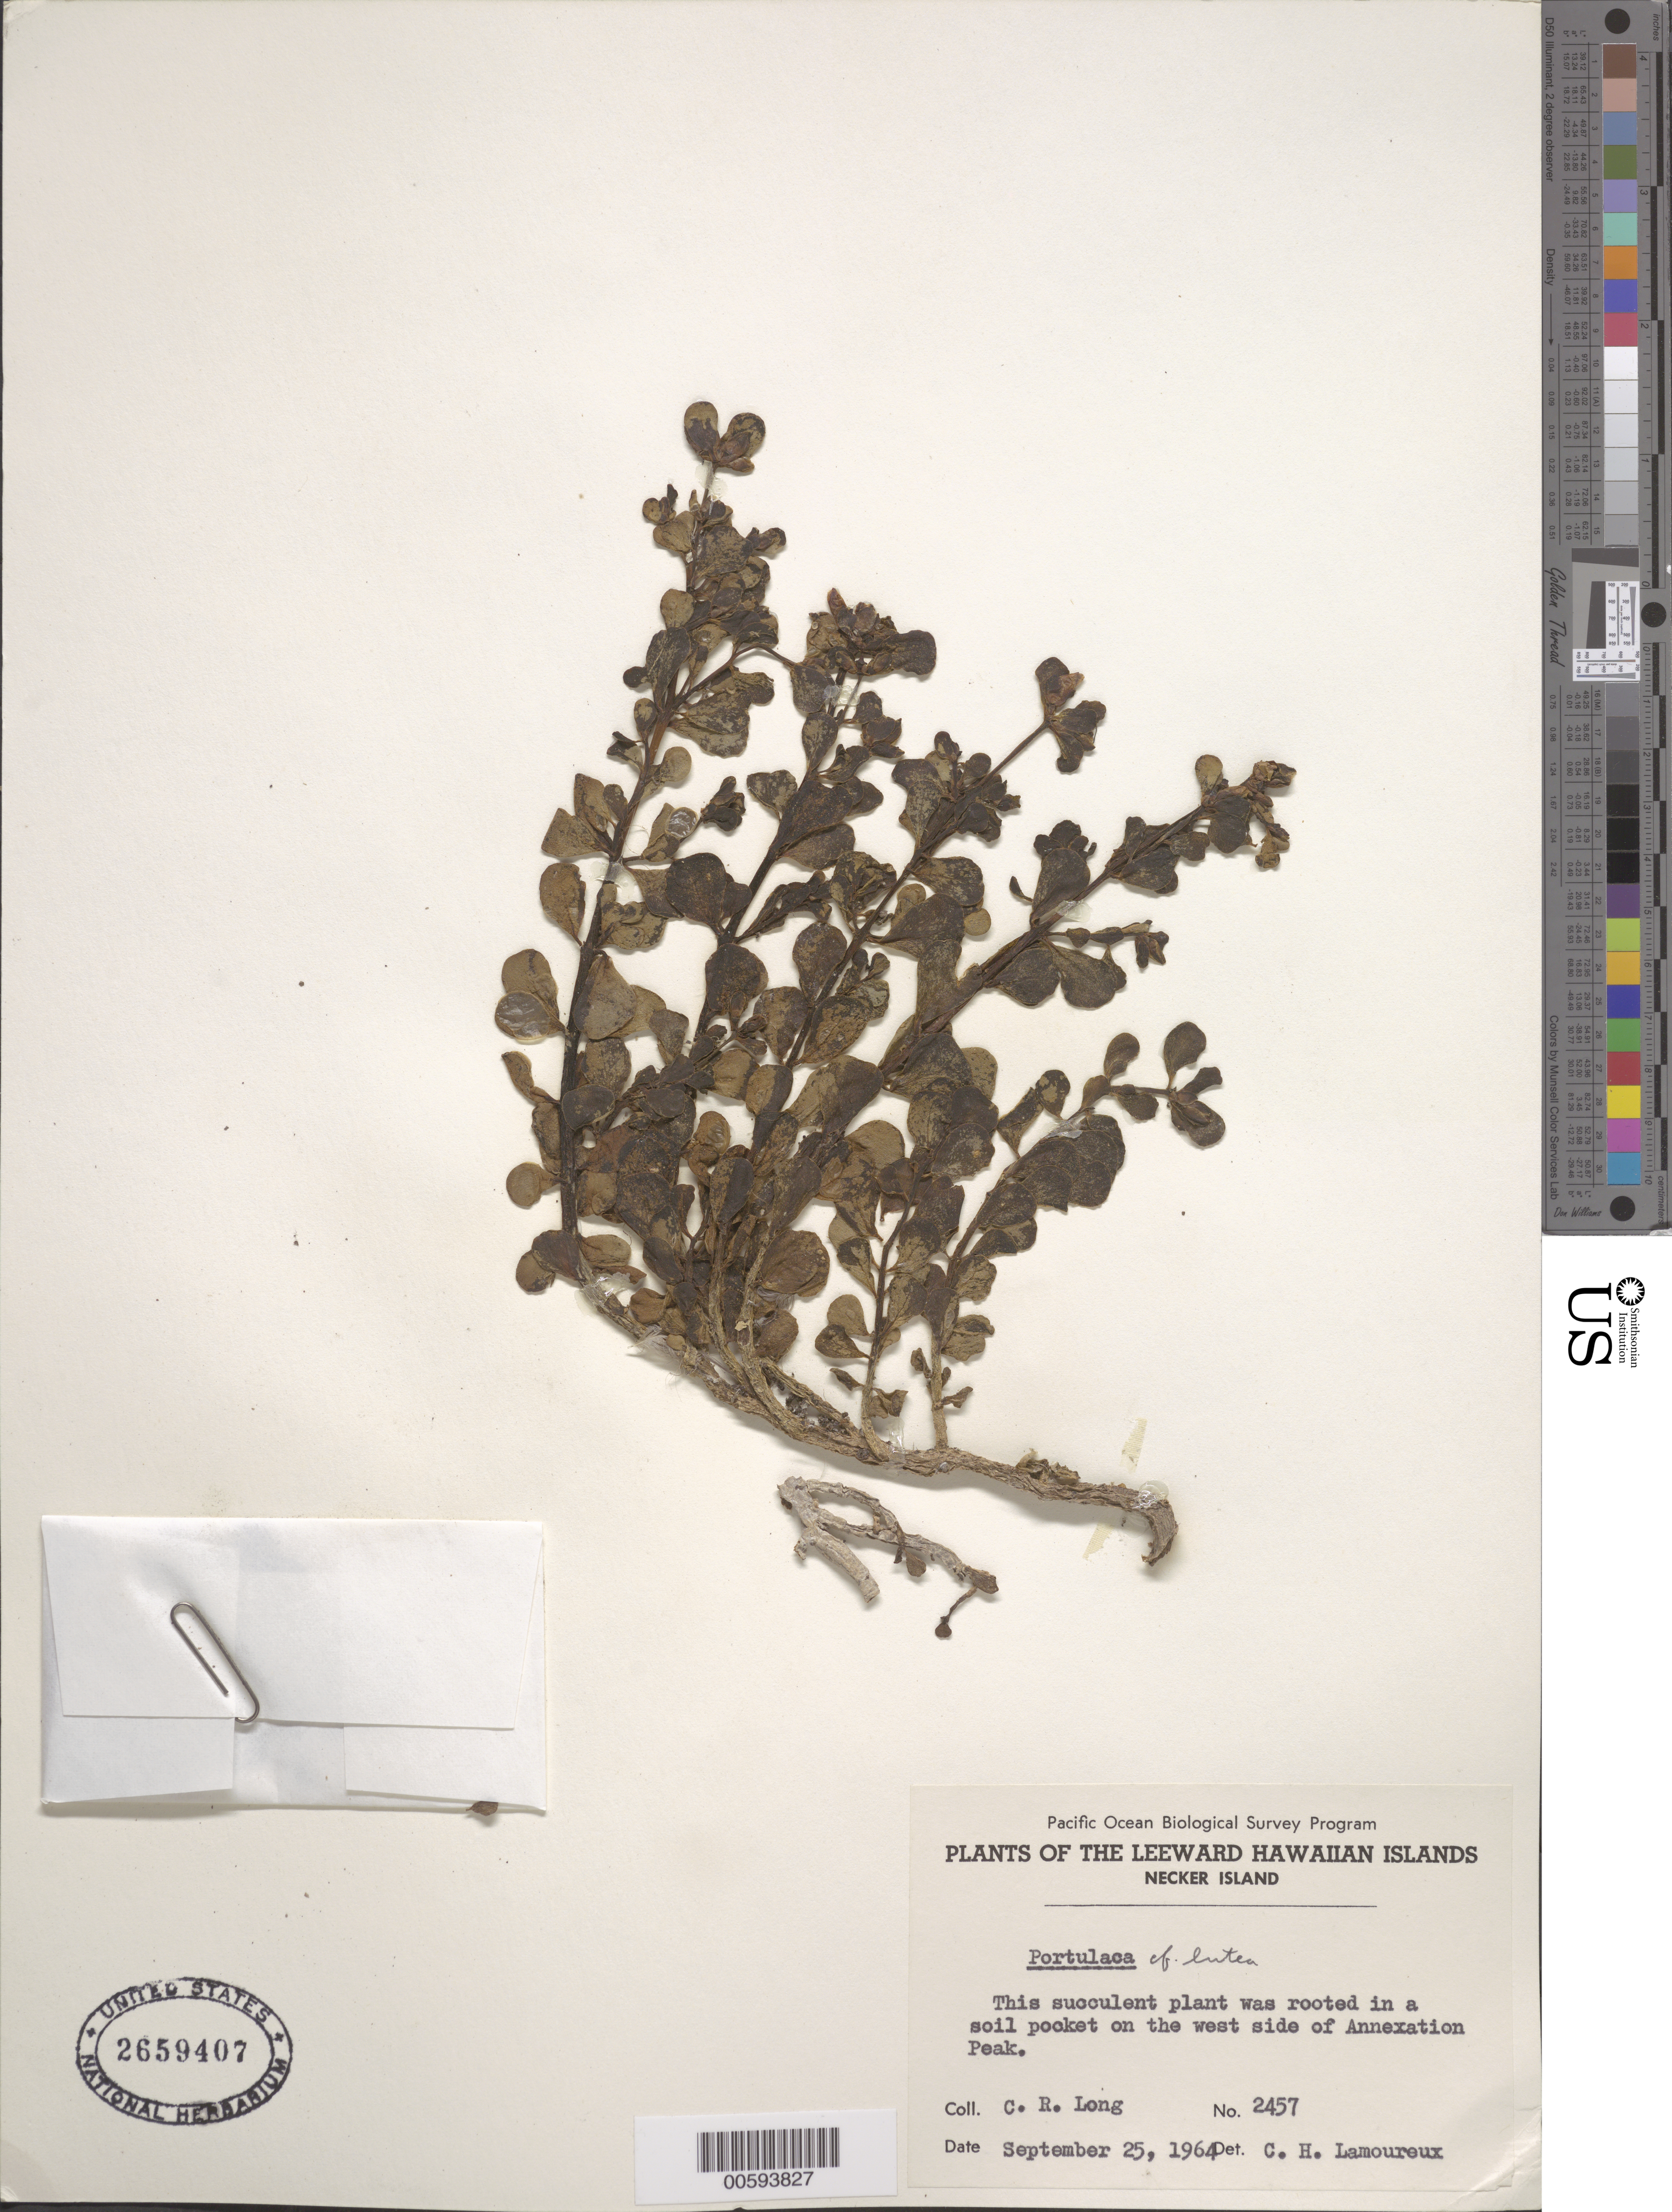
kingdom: Plantae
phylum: Tracheophyta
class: Magnoliopsida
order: Caryophyllales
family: Portulacaceae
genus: Portulaca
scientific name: Portulaca lutea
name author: Sol. ex G. Forst.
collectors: C. R. Long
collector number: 2457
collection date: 1964-09-25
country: United States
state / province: Hawaii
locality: The Leeward Hawaiian Islands, Necker Island. In a soil pocket on the west side of Annexation Peak.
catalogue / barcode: US 2659407